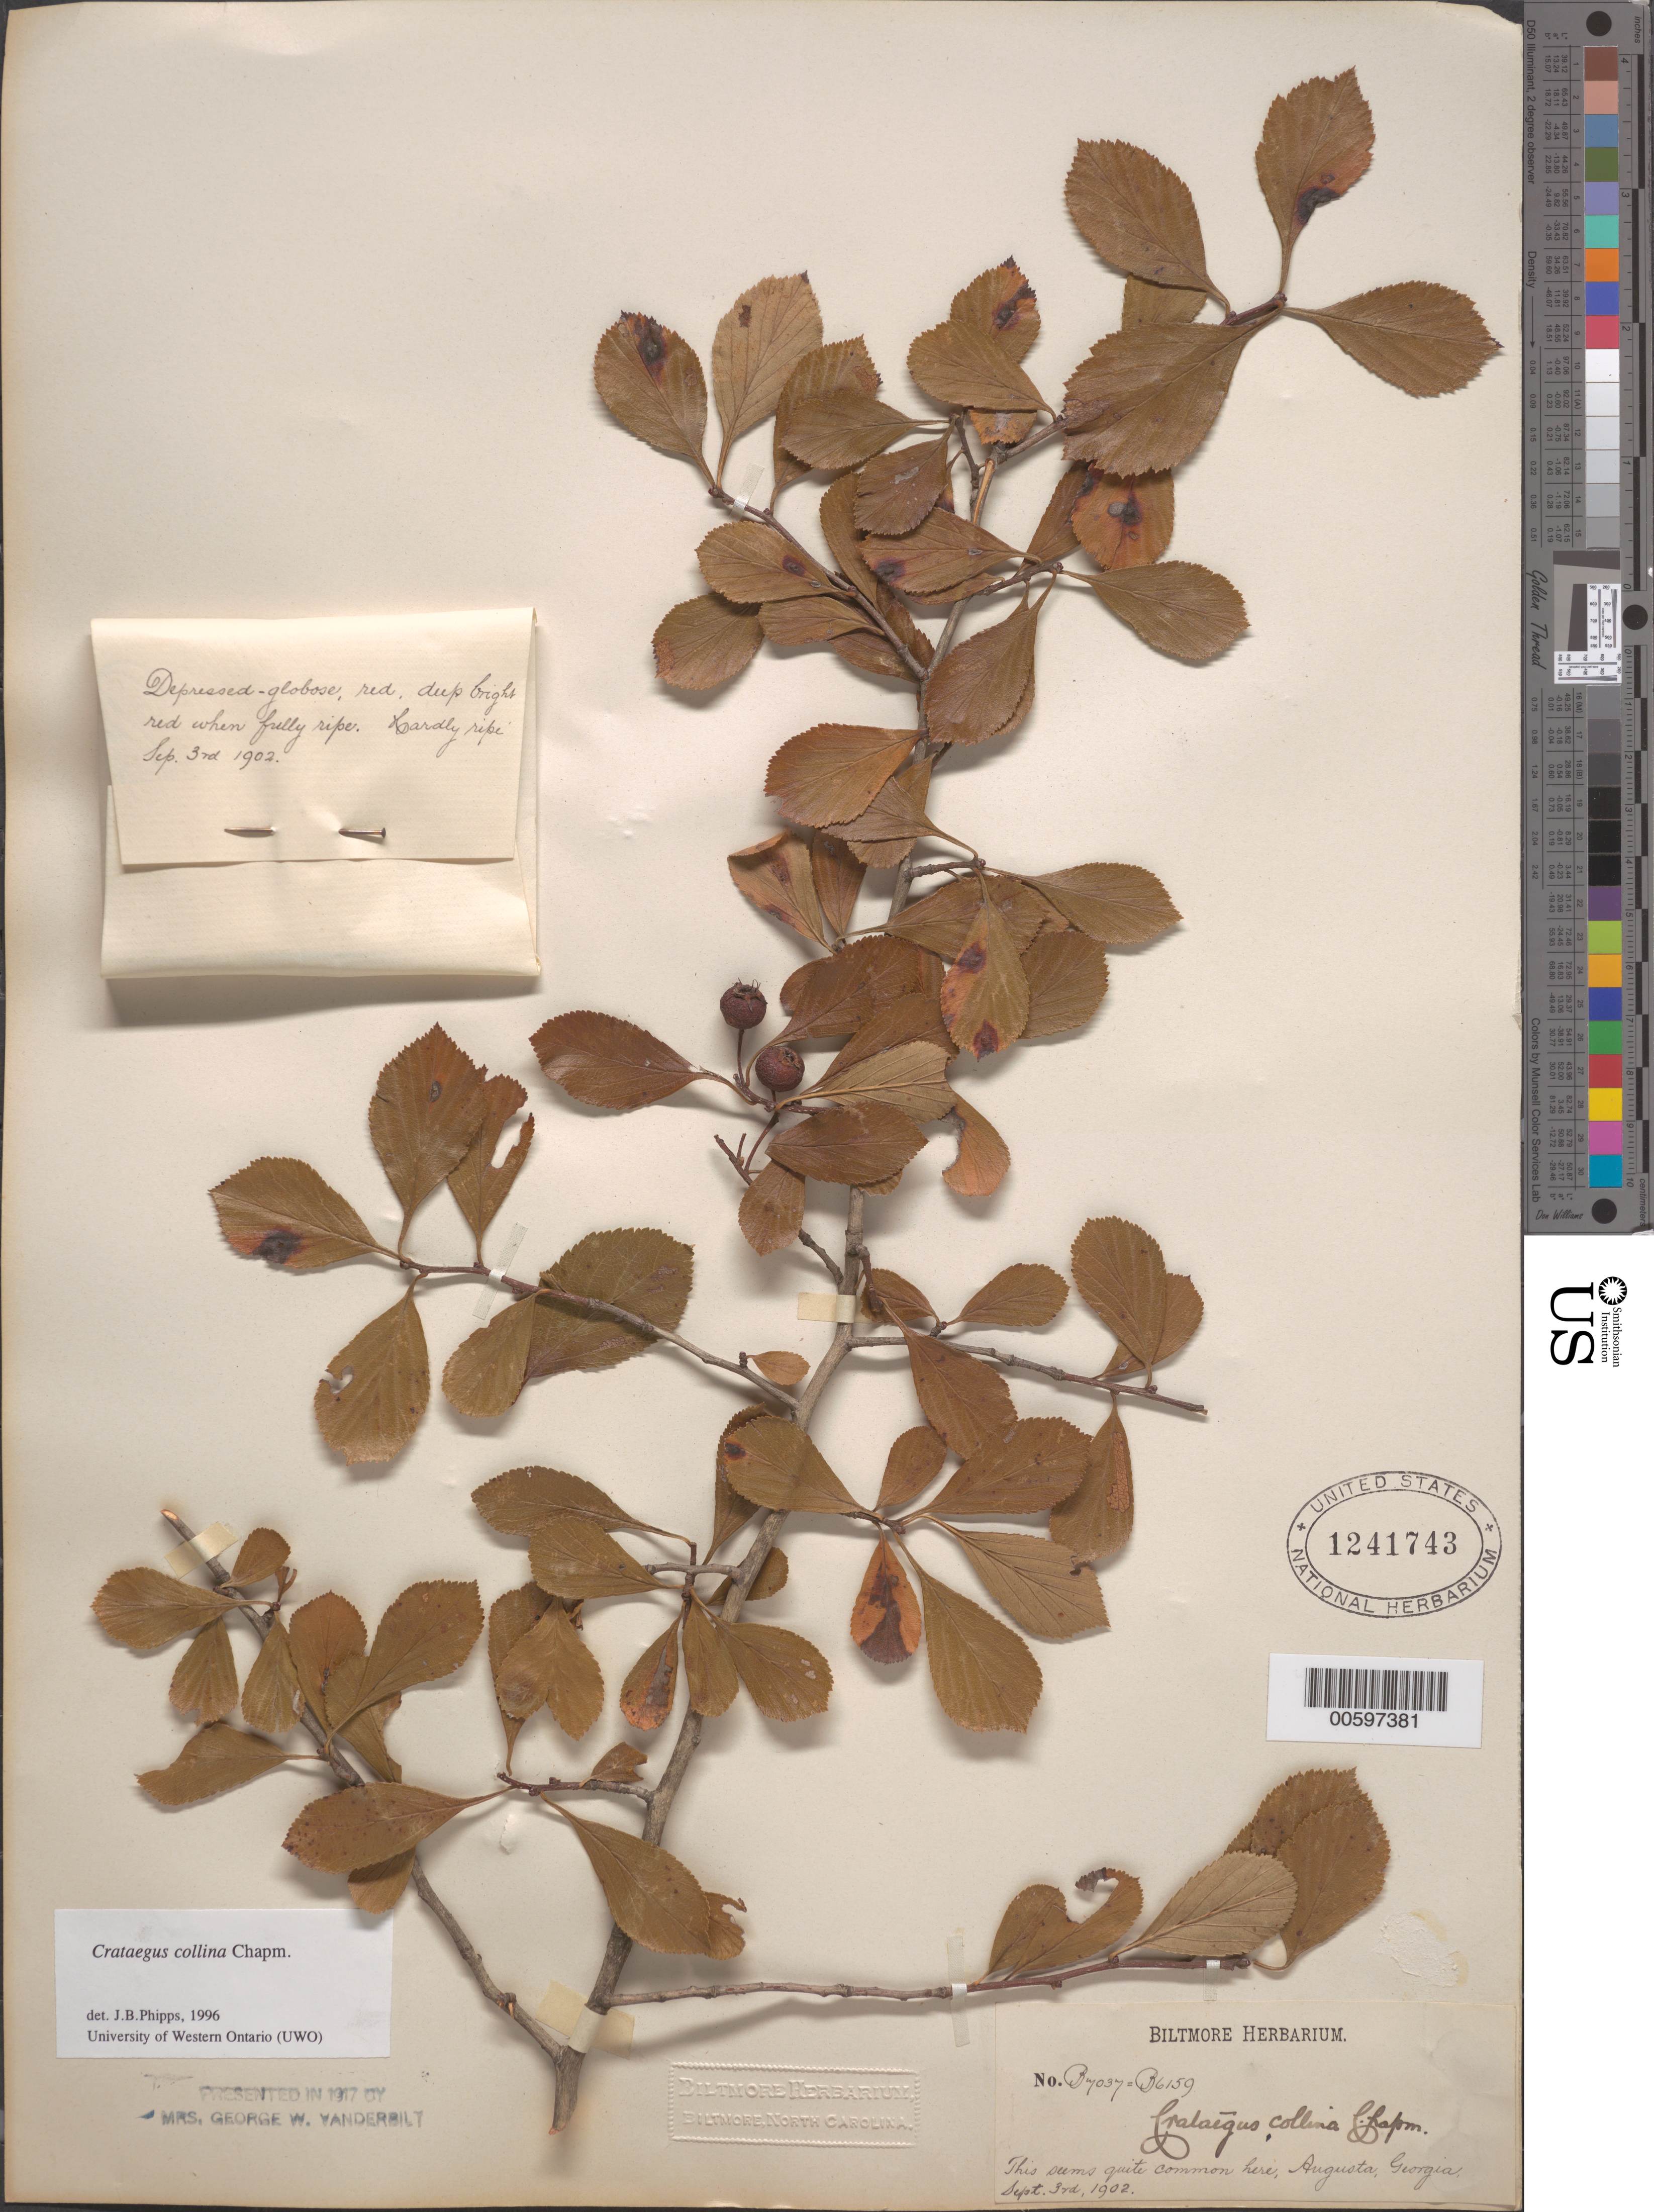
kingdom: Plantae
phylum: Tracheophyta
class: Magnoliopsida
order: Rosales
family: Rosaceae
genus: Crataegus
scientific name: Crataegus collina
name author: Chapm.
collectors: ex herb. Biltmore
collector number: B7037 = B6159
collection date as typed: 03 Sep 1902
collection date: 1902-09-03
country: United States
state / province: Georgia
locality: Augusta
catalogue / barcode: US 1241743